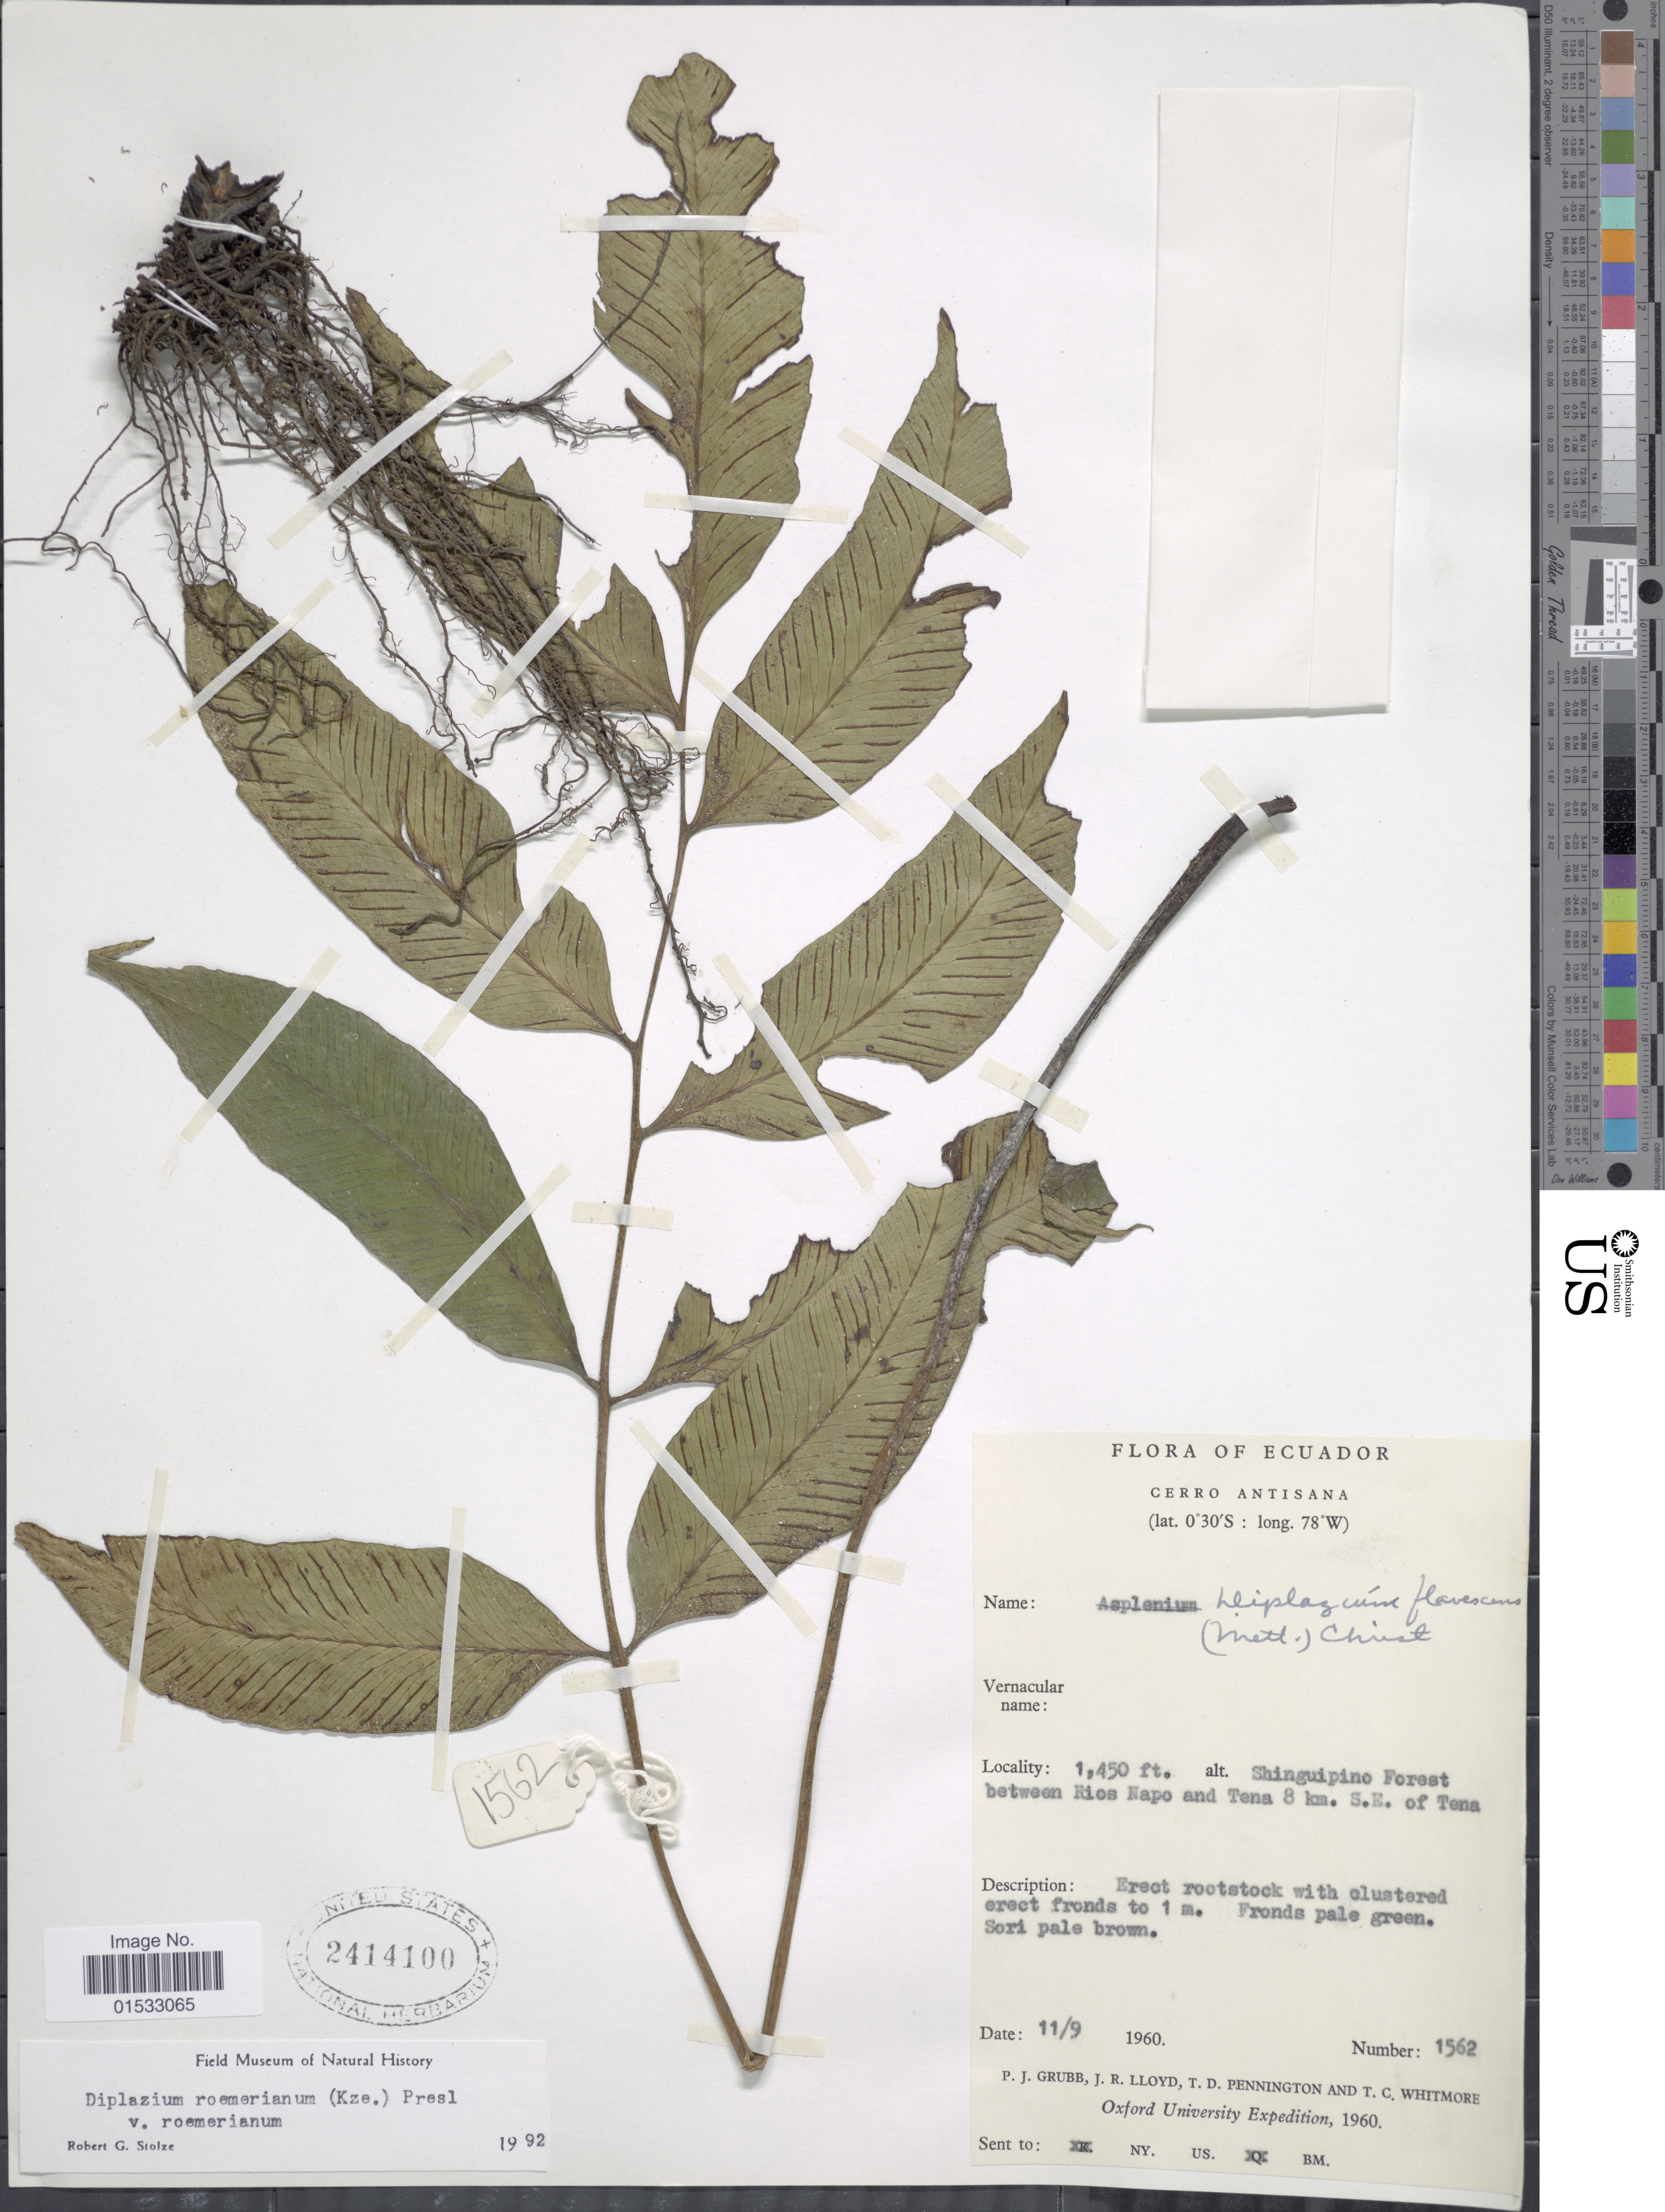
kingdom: Plantae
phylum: Tracheophyta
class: Polypodiopsida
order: Polypodiales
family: Athyriaceae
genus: Diplazium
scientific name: Diplazium roemerianum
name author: (Kunze) C. Presl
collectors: P. J. Grubb, J. R. Lloyd, T. D. Pennington & T. C. Whitmore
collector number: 1562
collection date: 1960-09-11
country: Ecuador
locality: Cerro Antisana, Shinguipino Forest between Rios Napo and Tena 8 km. S.E. of Tena.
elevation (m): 442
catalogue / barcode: US 2414100